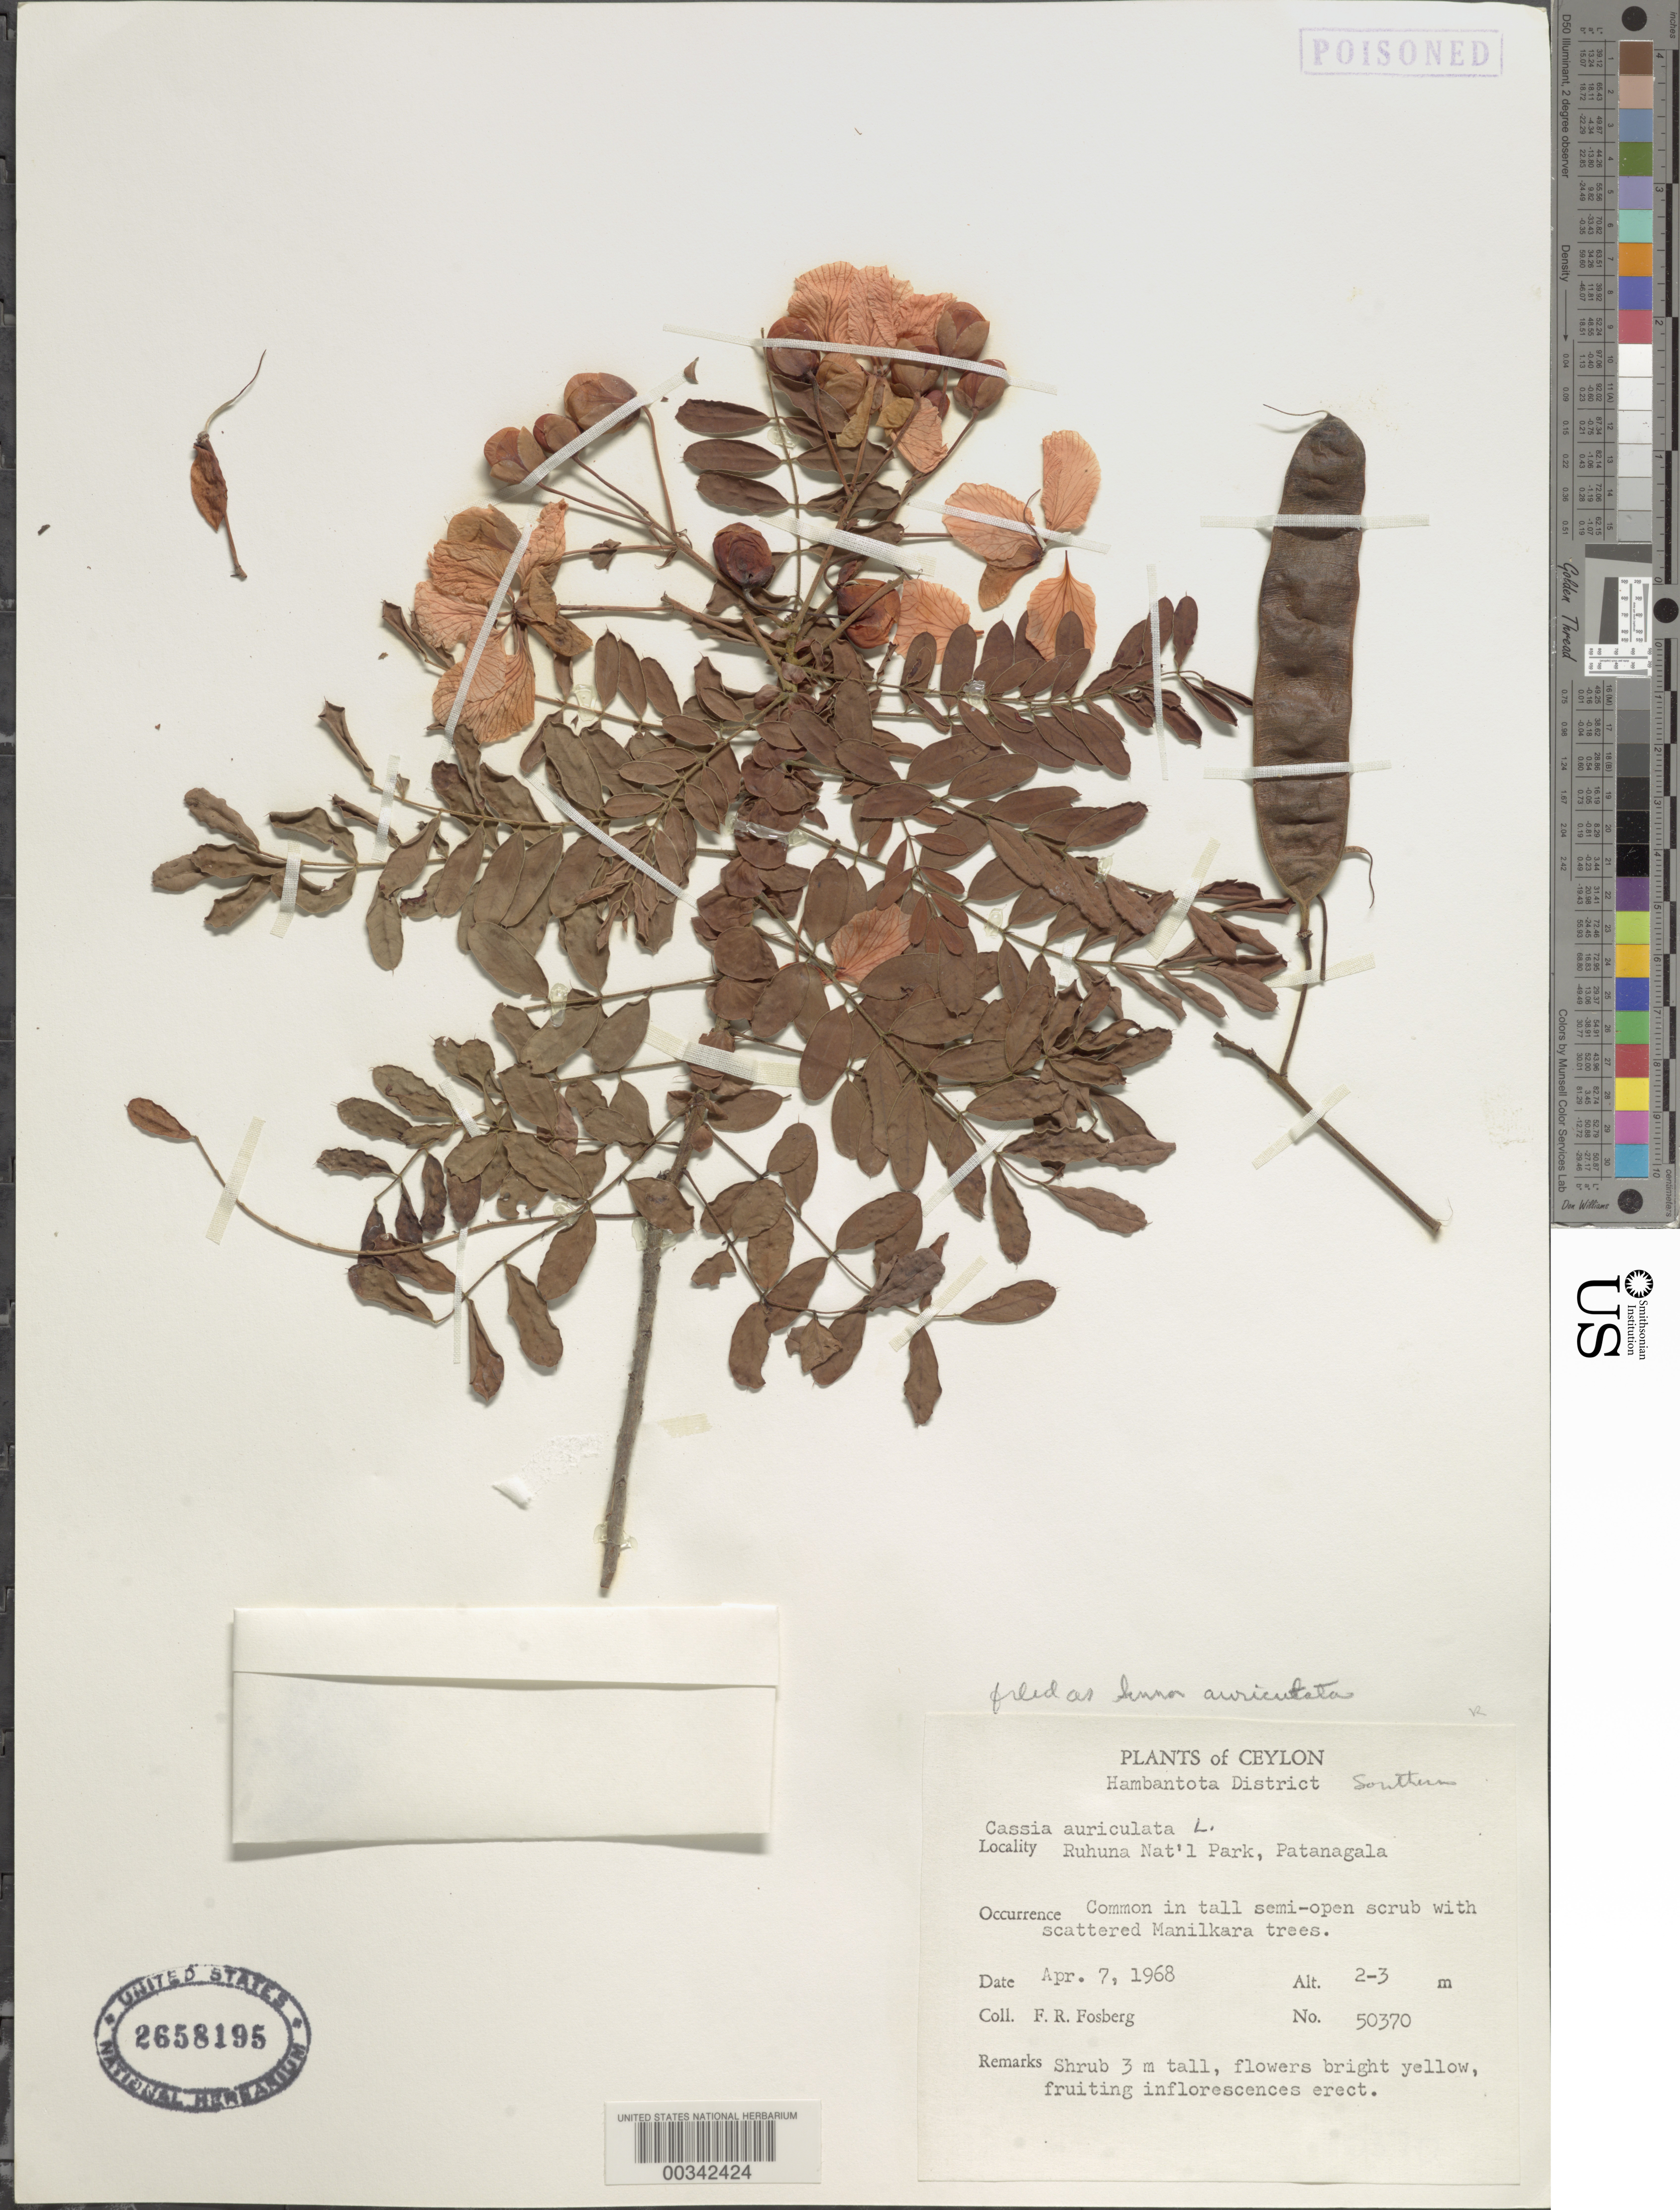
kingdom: Plantae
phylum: Tracheophyta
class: Magnoliopsida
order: Fabales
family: Fabaceae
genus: Senna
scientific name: Senna auriculata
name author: (L.) Roxb.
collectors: F. R. Fosberg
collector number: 50370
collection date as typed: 07 Apr 1968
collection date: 1968-04-07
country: Sri Lanka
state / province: Southern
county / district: Hambantota Dist.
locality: Ruhuna nat'l park, patanagala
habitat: Tall semi-open scrub with trees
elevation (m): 2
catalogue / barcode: US 2658195